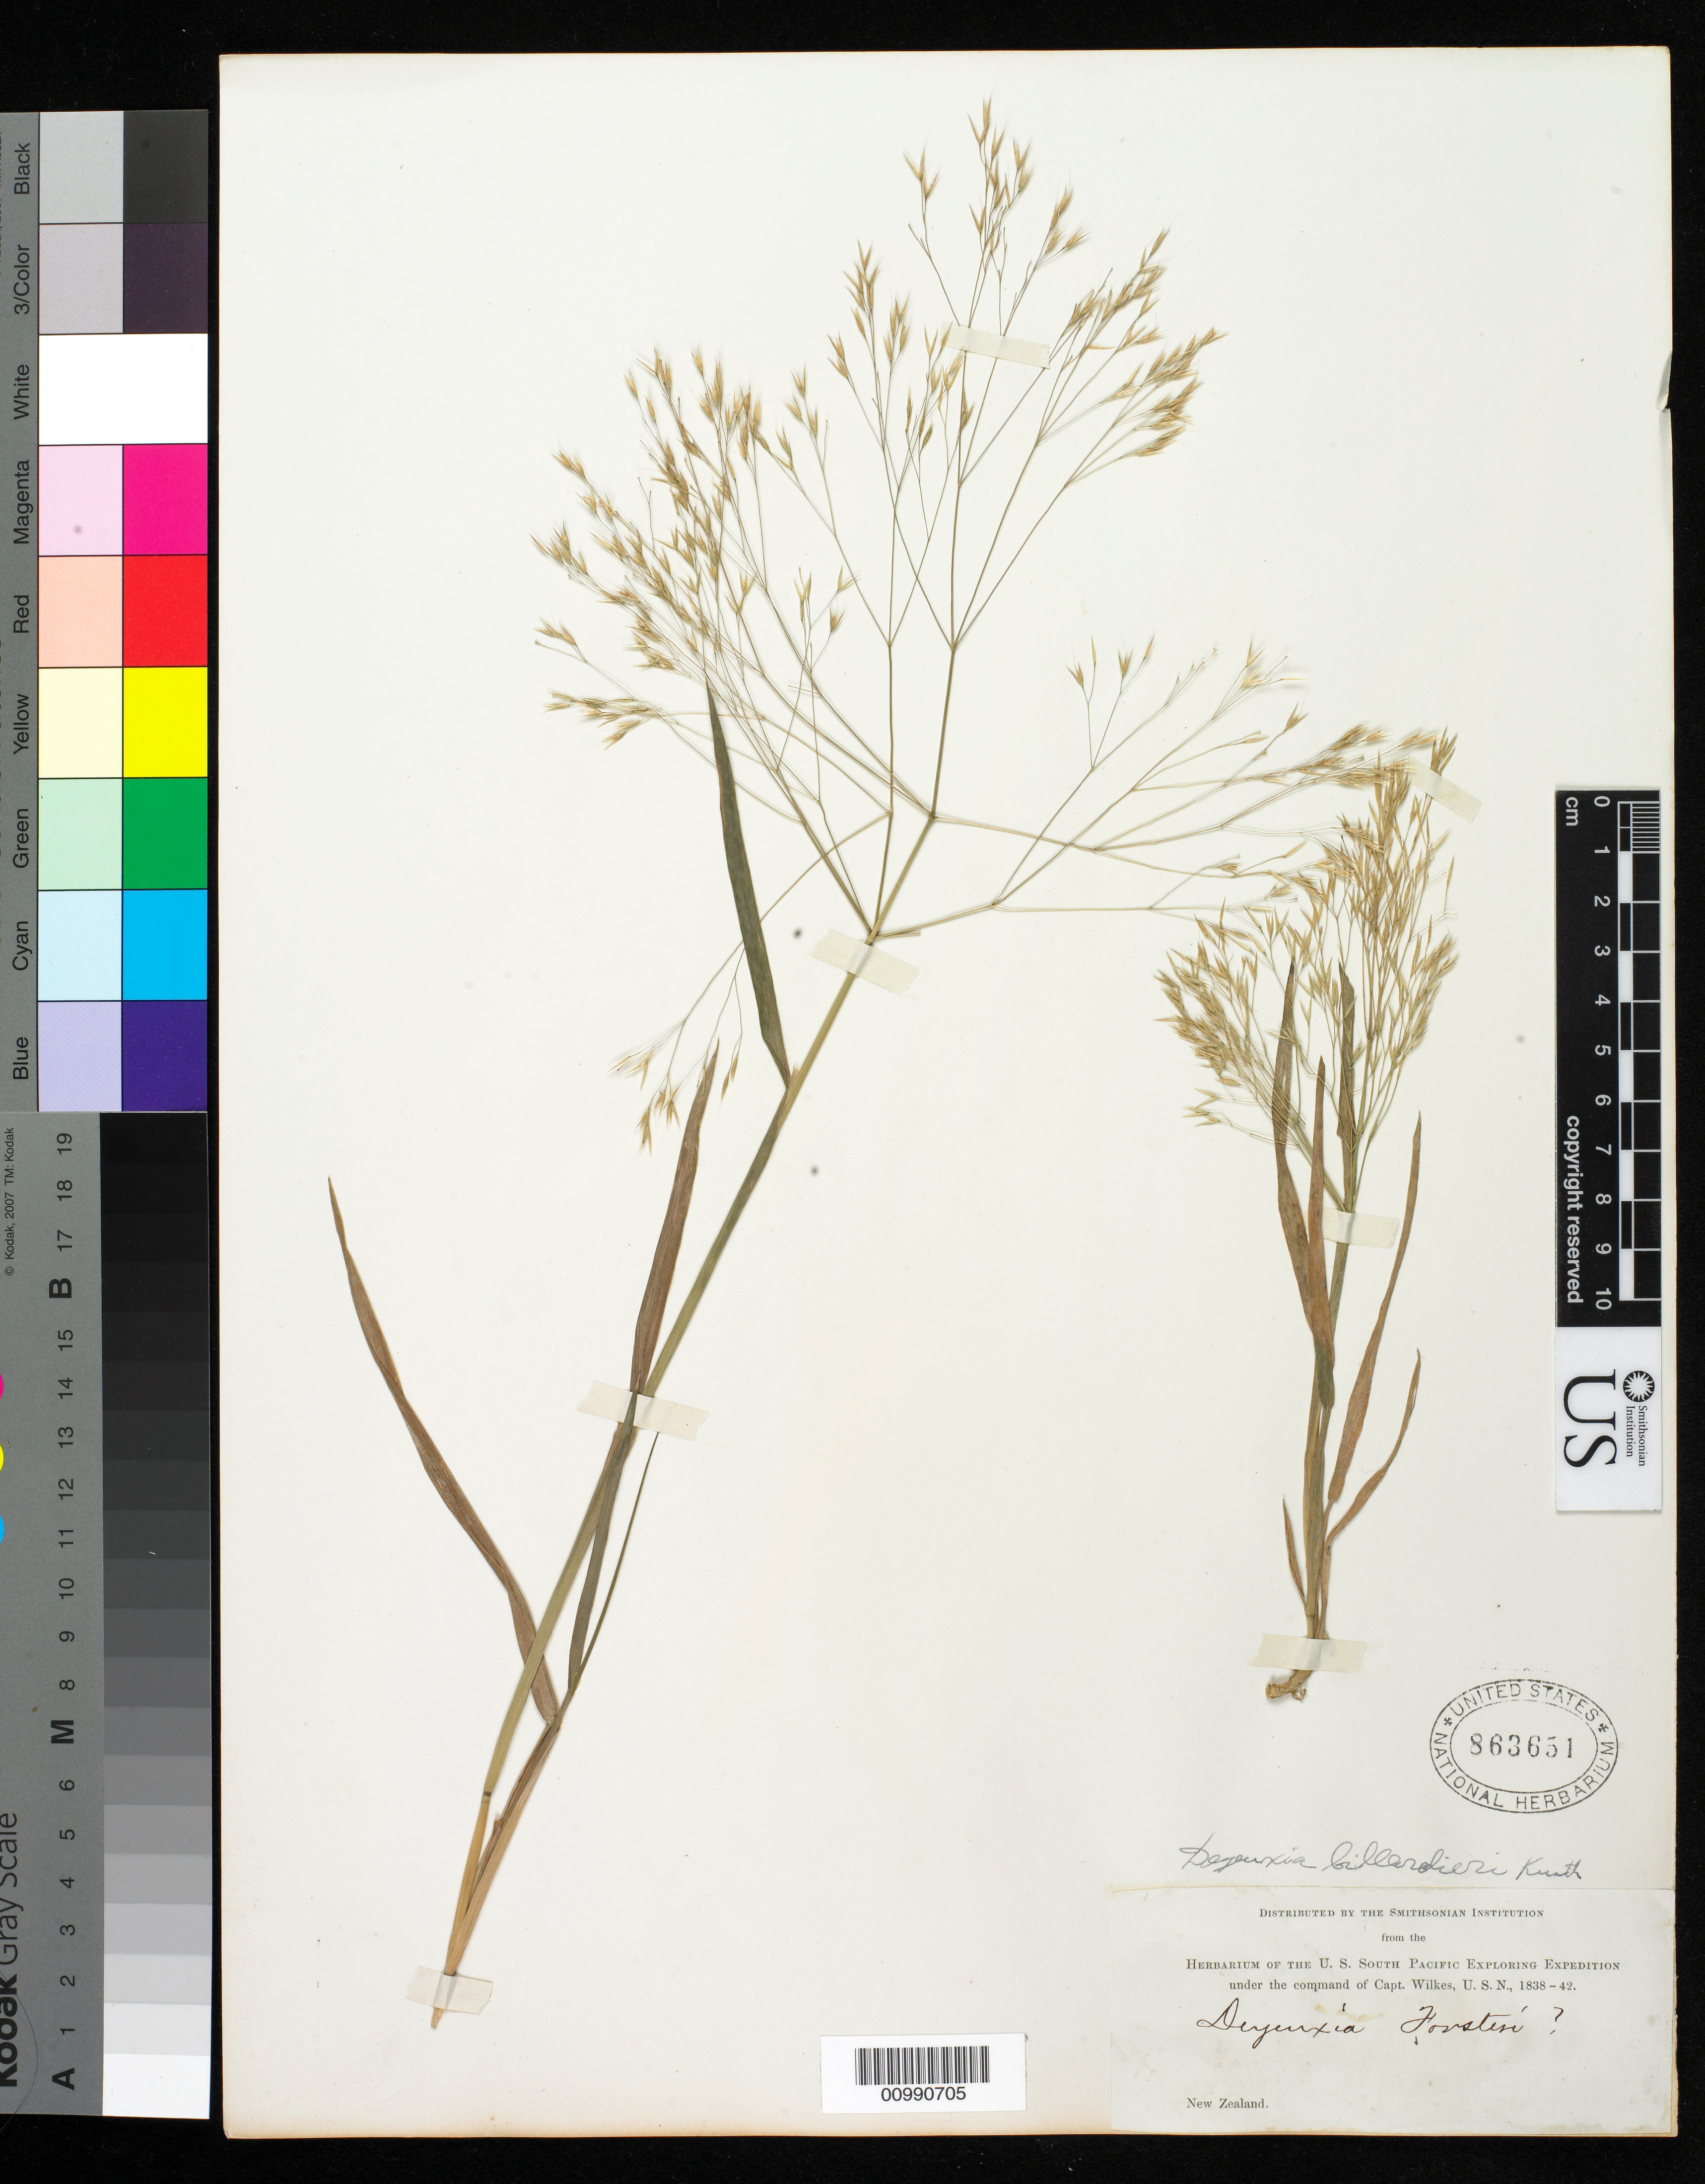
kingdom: Plantae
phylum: Tracheophyta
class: Liliopsida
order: Poales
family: Poaceae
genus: Lachnagrostis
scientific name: Lachnagrostis billardieri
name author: (R. Br.) Trin.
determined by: Poaceae Reorganization Project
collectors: Wilkes Explor. Exped.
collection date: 1838/1842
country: New Zealand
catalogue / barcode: US 863651